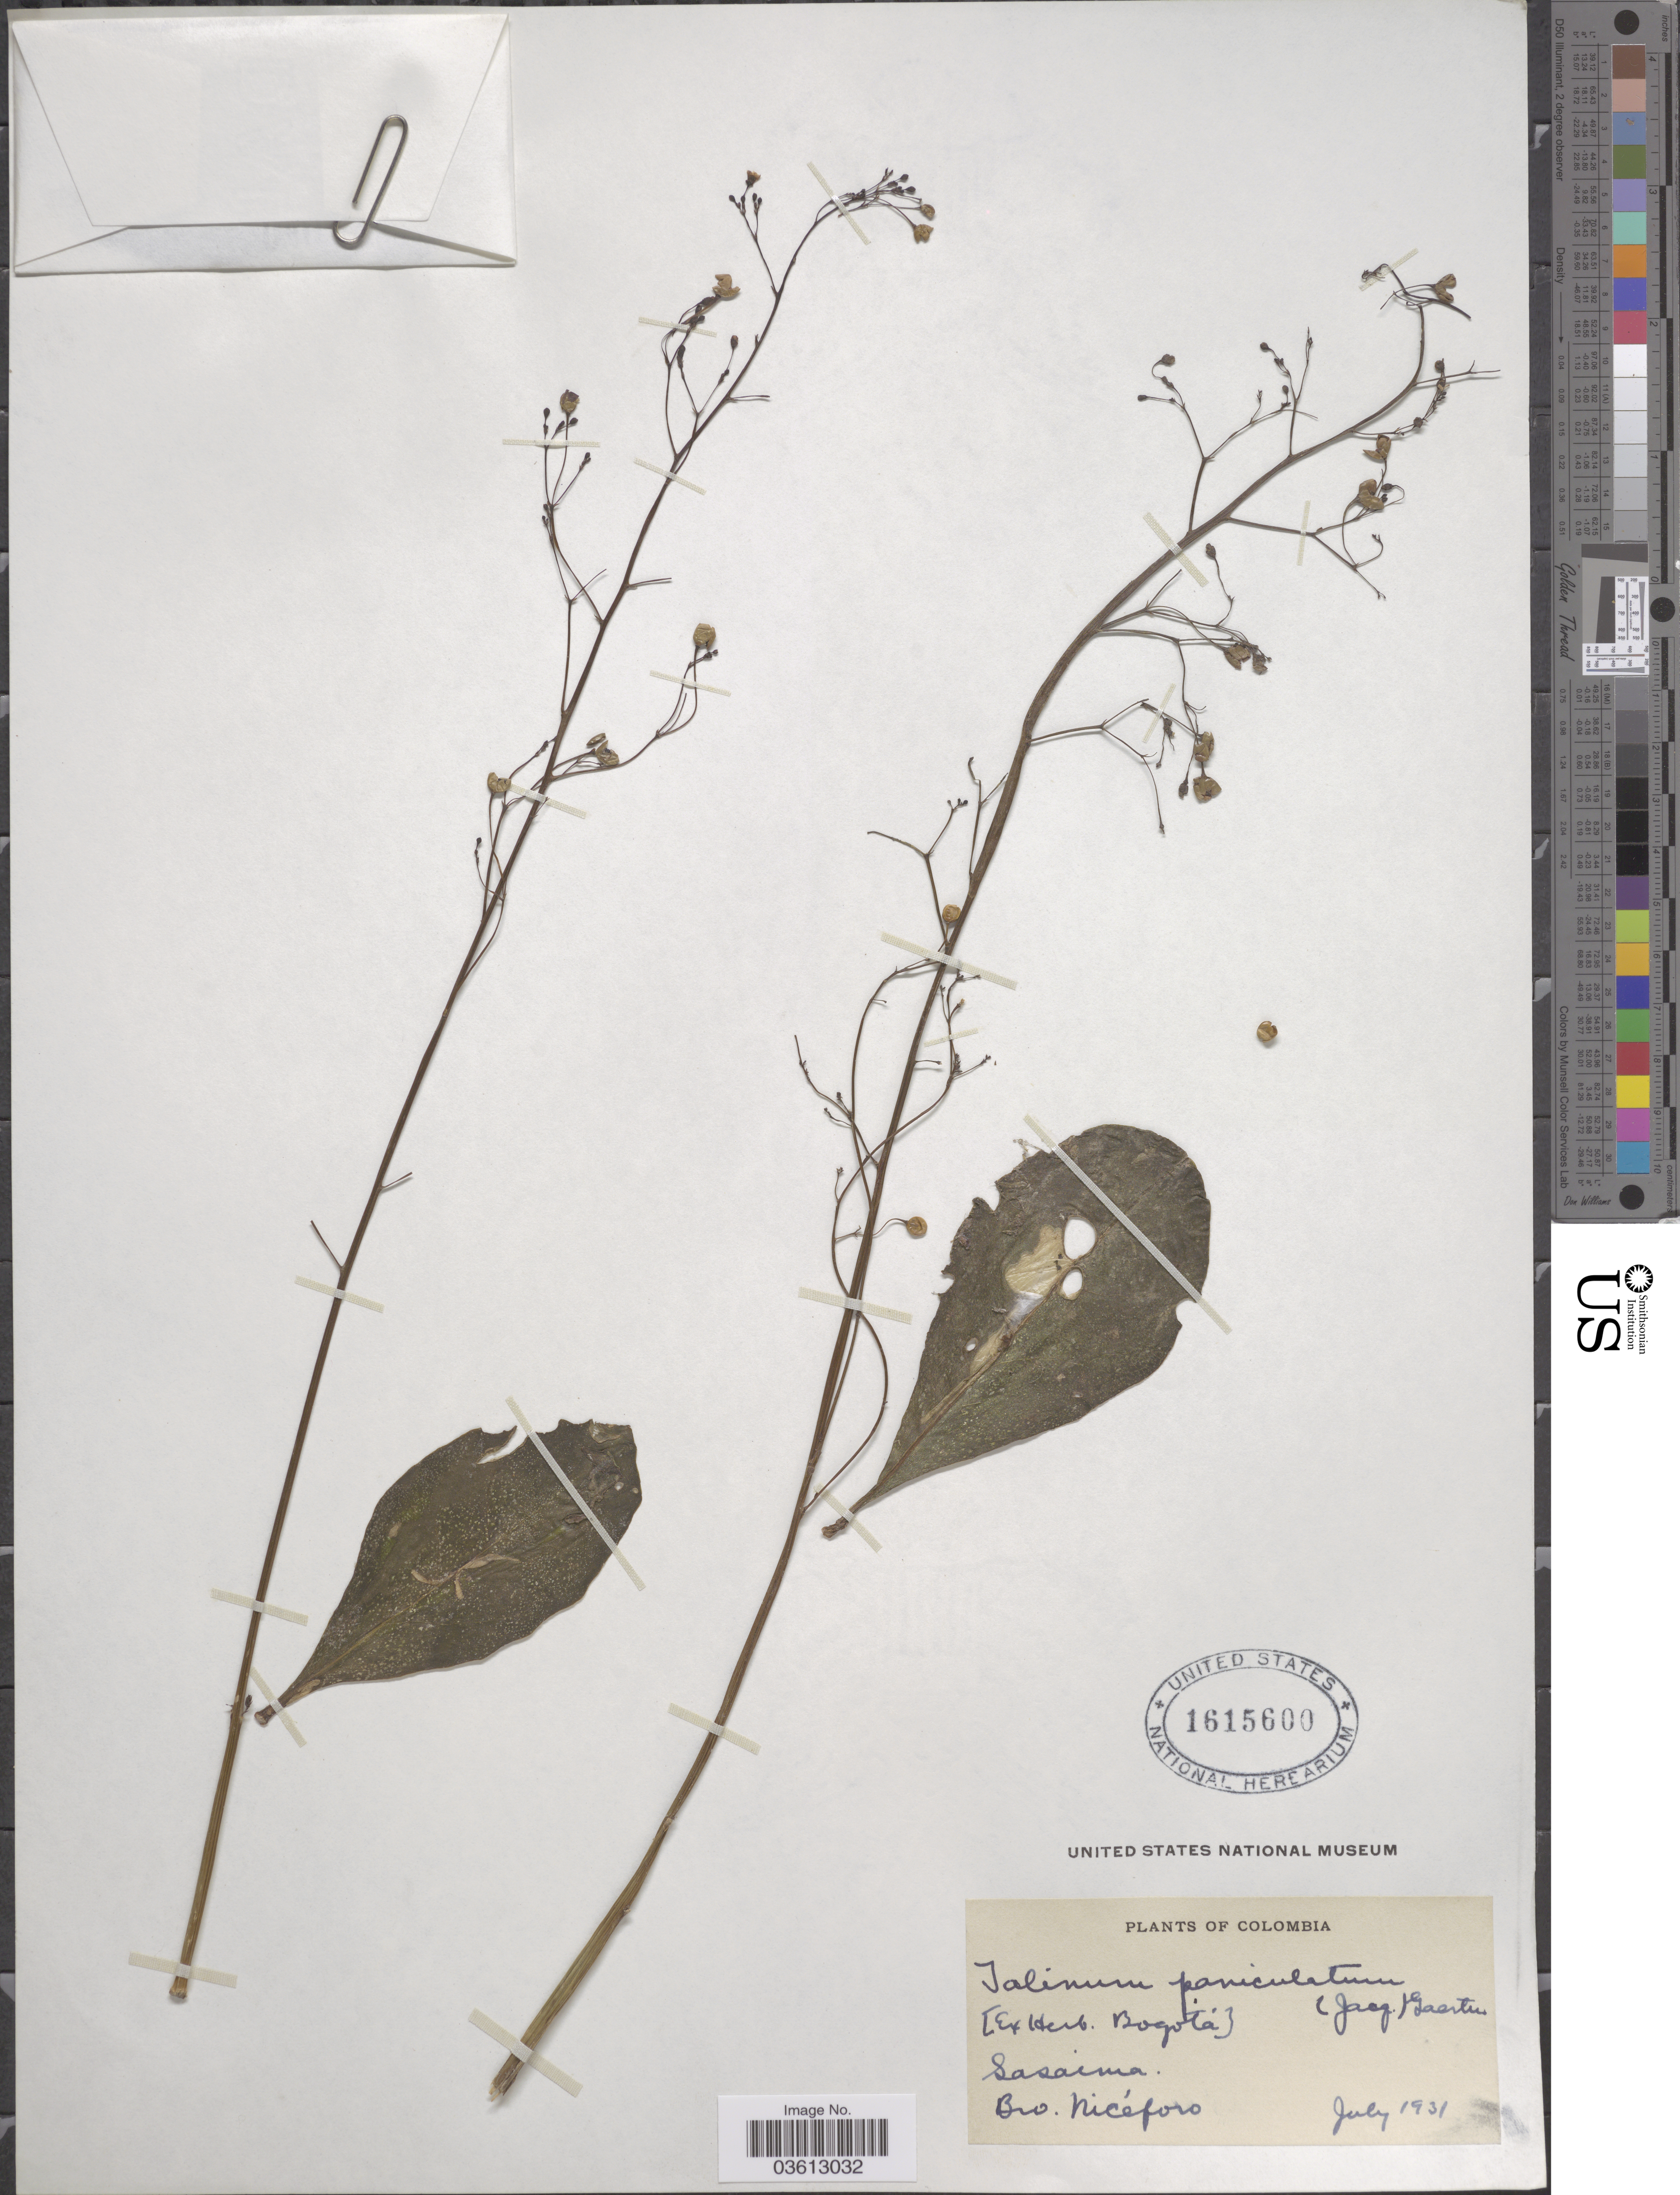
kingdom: Plantae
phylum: Tracheophyta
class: Magnoliopsida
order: Caryophyllales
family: Talinaceae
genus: Talinum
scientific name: Talinum paniculatum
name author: (Jacq.) Gaertn.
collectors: M. Niceforo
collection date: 1931-07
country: Colombia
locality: Sasaima.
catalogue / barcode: US 1615600